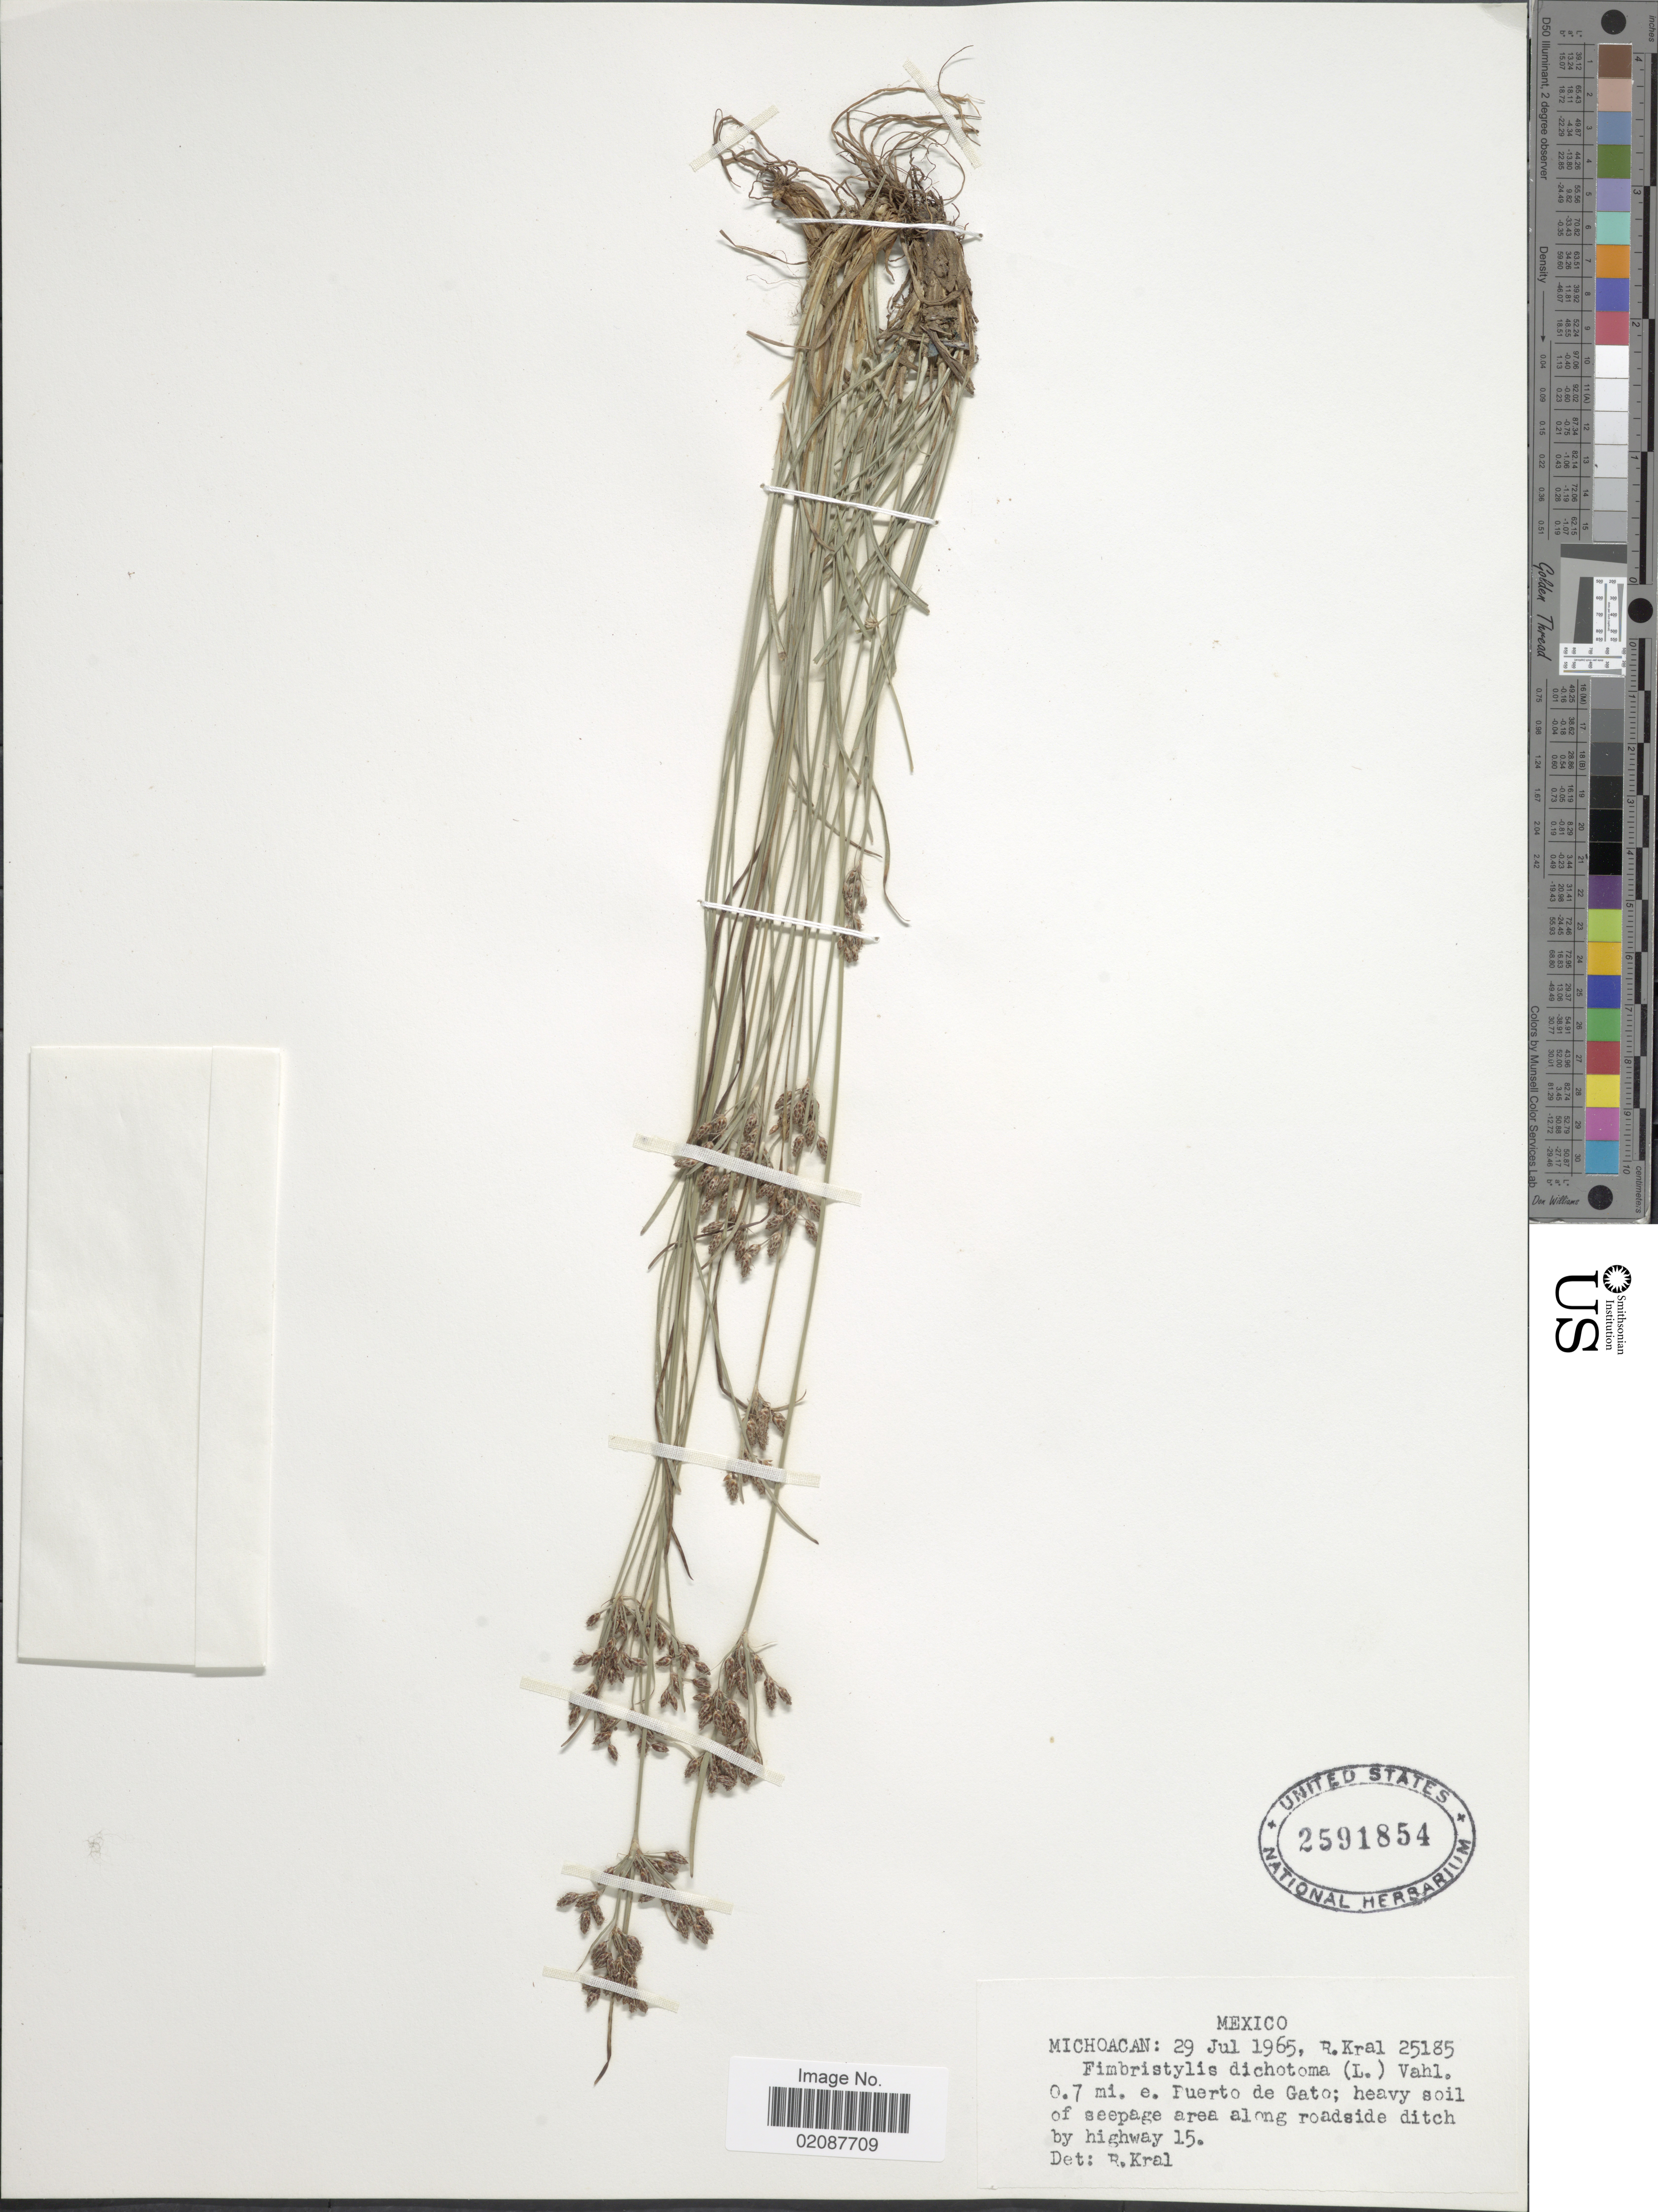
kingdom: Plantae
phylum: Tracheophyta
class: Liliopsida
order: Poales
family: Cyperaceae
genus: Fimbristylis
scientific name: Fimbristylis dichotoma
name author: (L.) Vahl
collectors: R. Kral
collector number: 25185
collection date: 1965-07-29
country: Mexico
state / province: Michoacán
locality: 0.7 mi. e. Puerto de Gato, along roadside ditch by highway 15.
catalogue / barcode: US 2591854